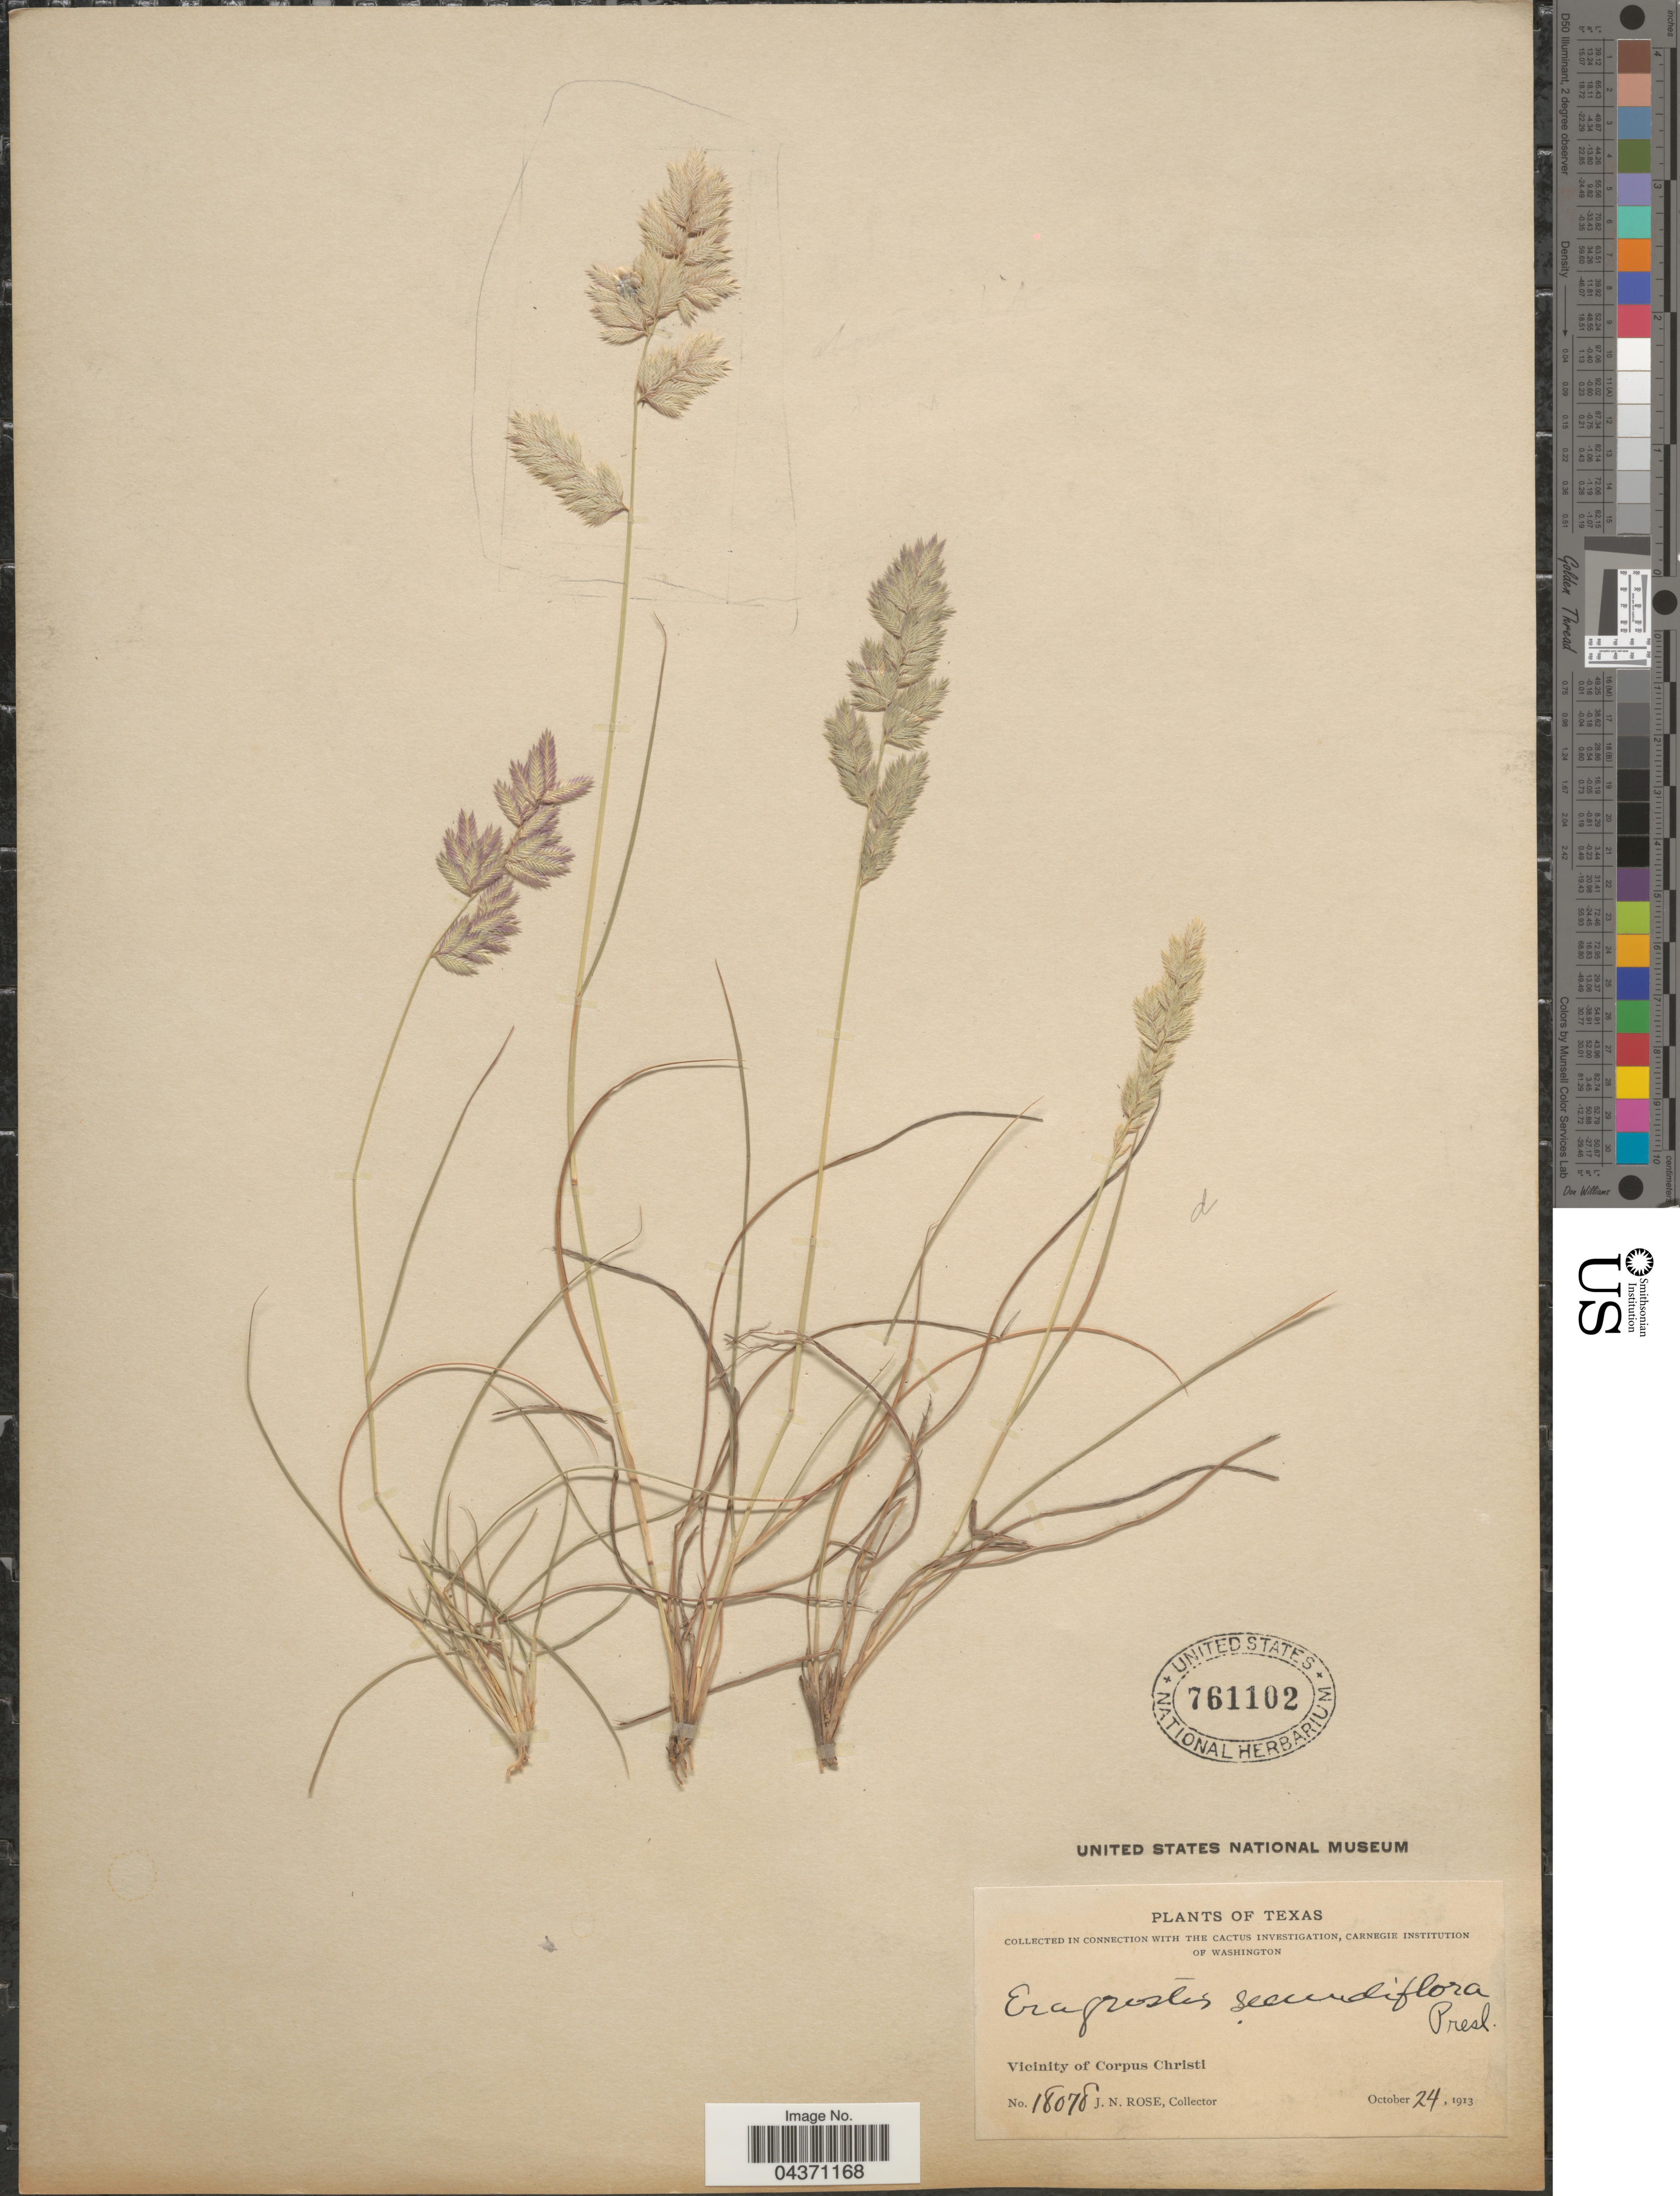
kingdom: Plantae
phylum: Tracheophyta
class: Liliopsida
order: Poales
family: Poaceae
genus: Eragrostis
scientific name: Eragrostis secundiflora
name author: J. Presl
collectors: J. N. Rose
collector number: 18078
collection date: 1913-10-24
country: United States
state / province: Texas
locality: Vicinity of Corpus Christi.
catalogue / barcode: US 761102